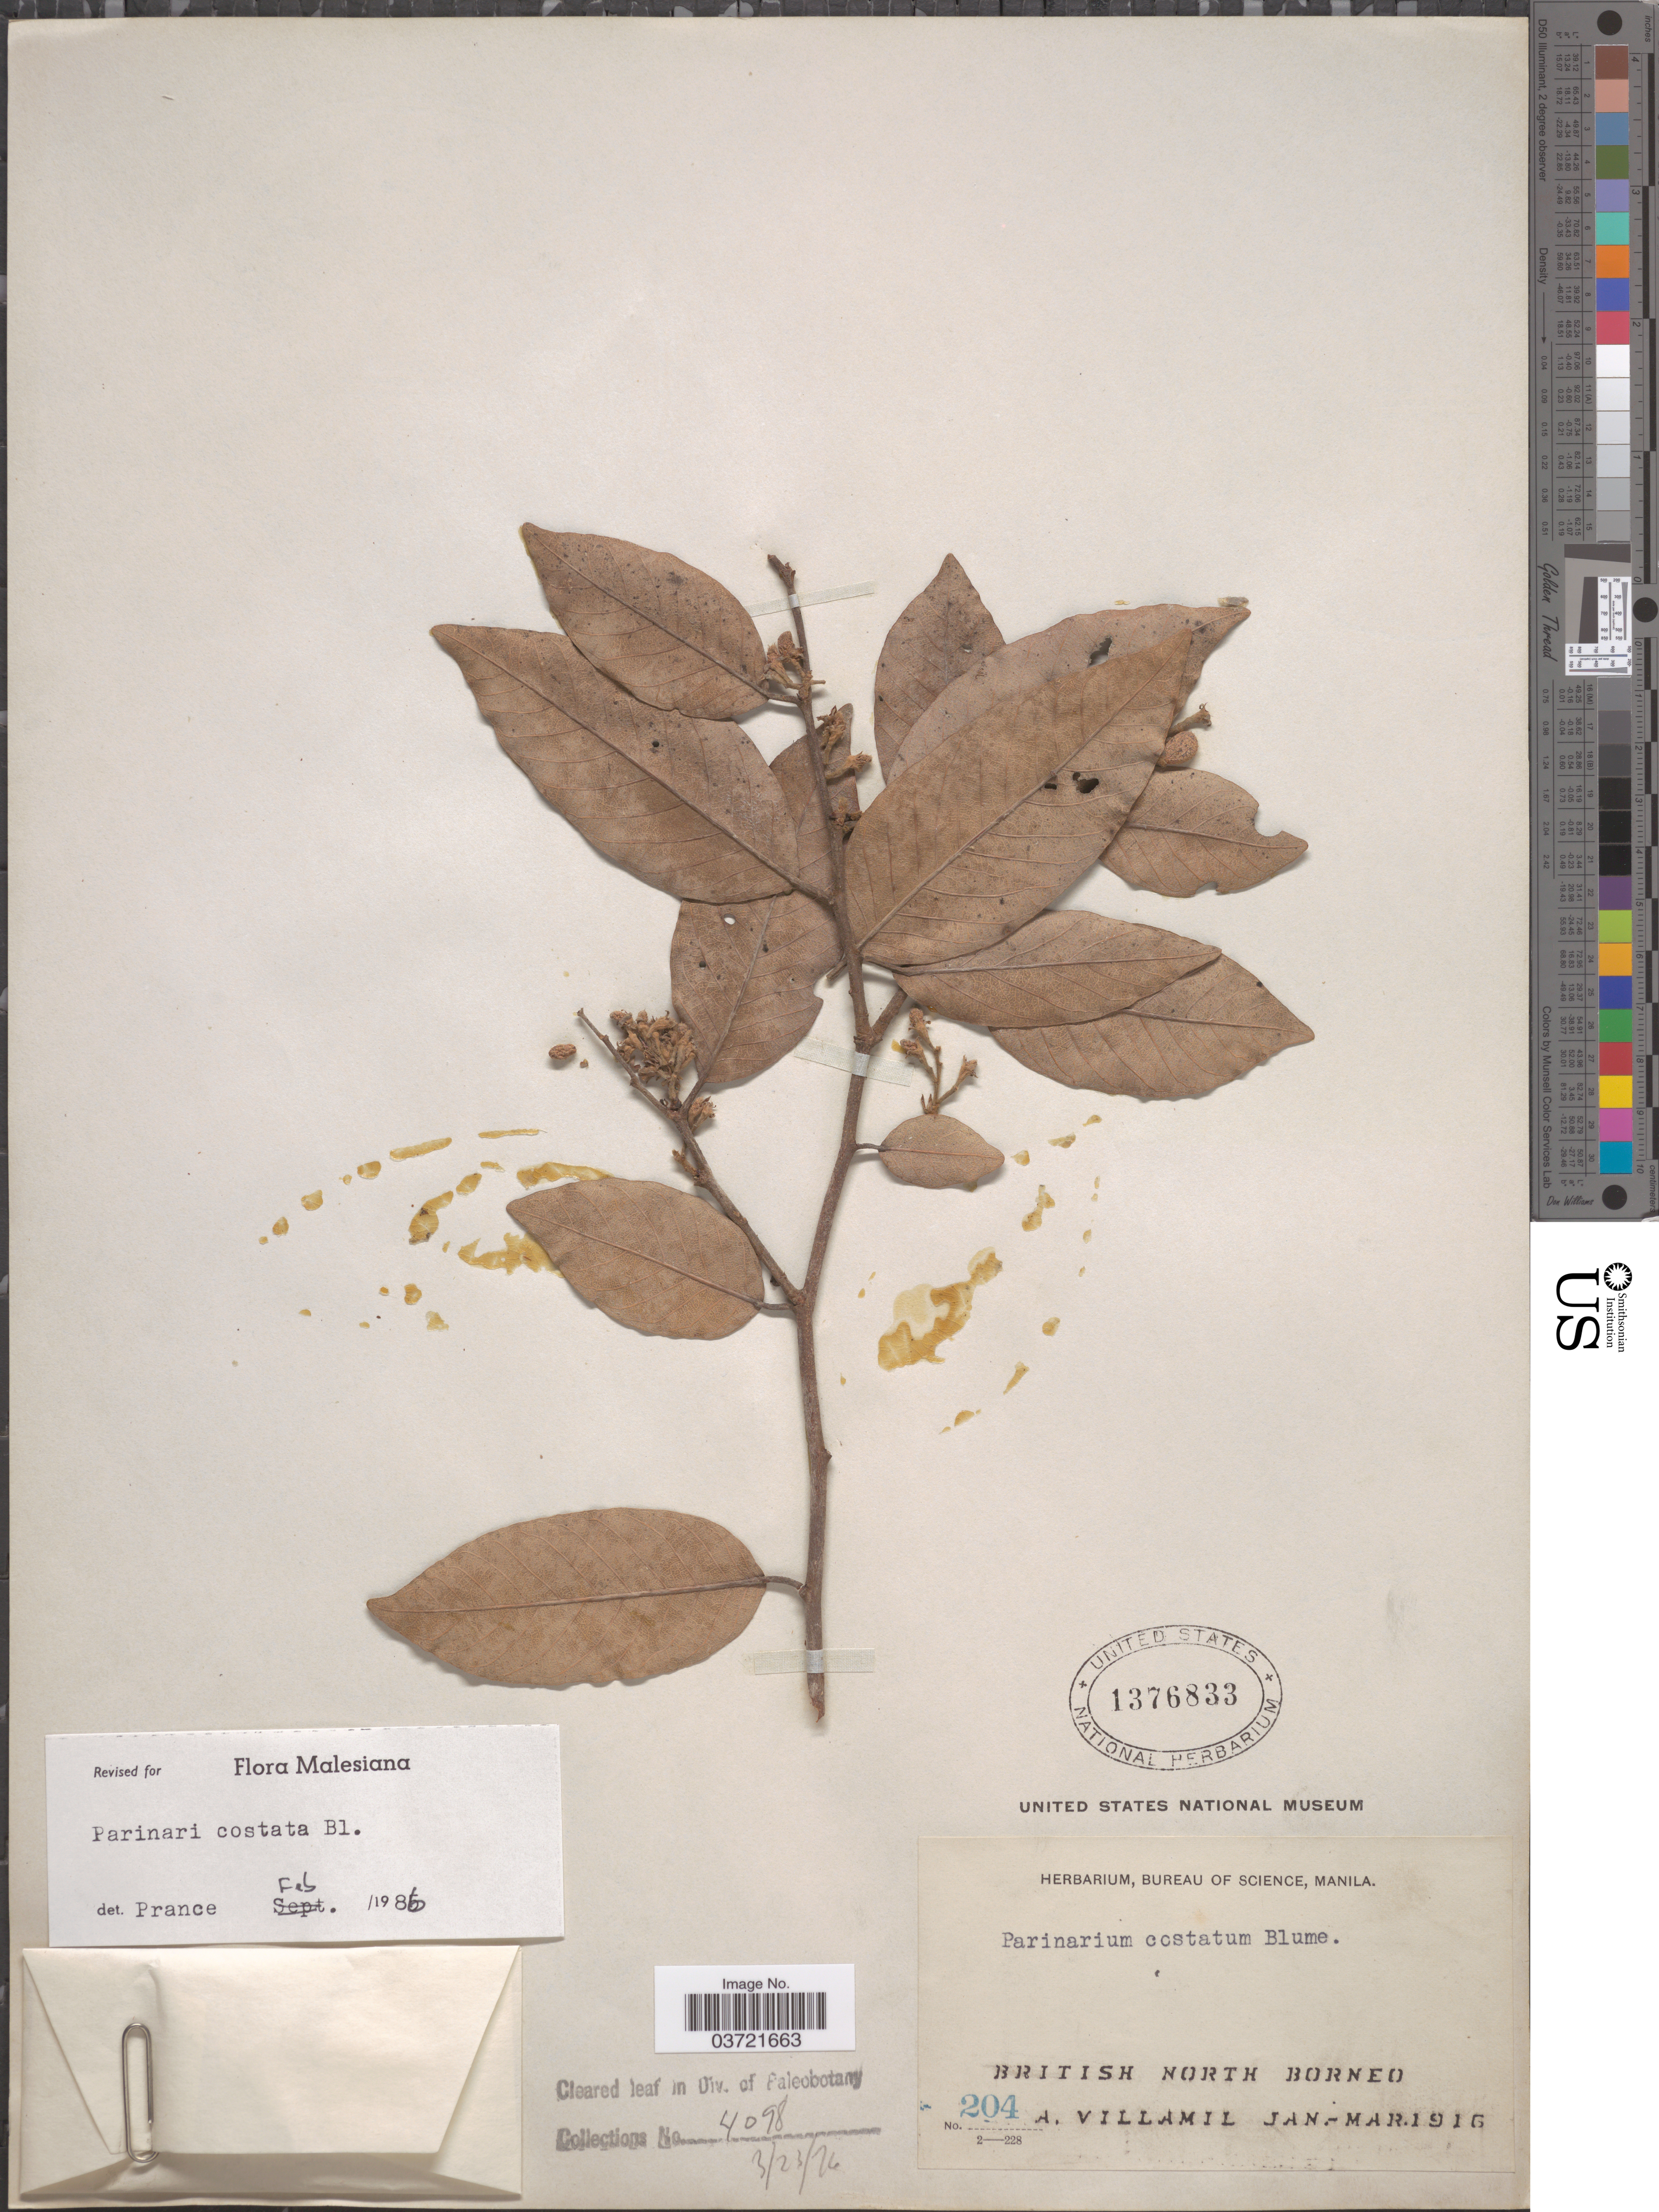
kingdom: Plantae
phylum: Tracheophyta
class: Magnoliopsida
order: Malpighiales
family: Chrysobalanaceae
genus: Parinari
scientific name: Parinari costata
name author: Blume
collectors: A. Villamil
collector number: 204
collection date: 1916-01/1916-03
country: Malaysia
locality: British North Borneo.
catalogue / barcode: US 1376833